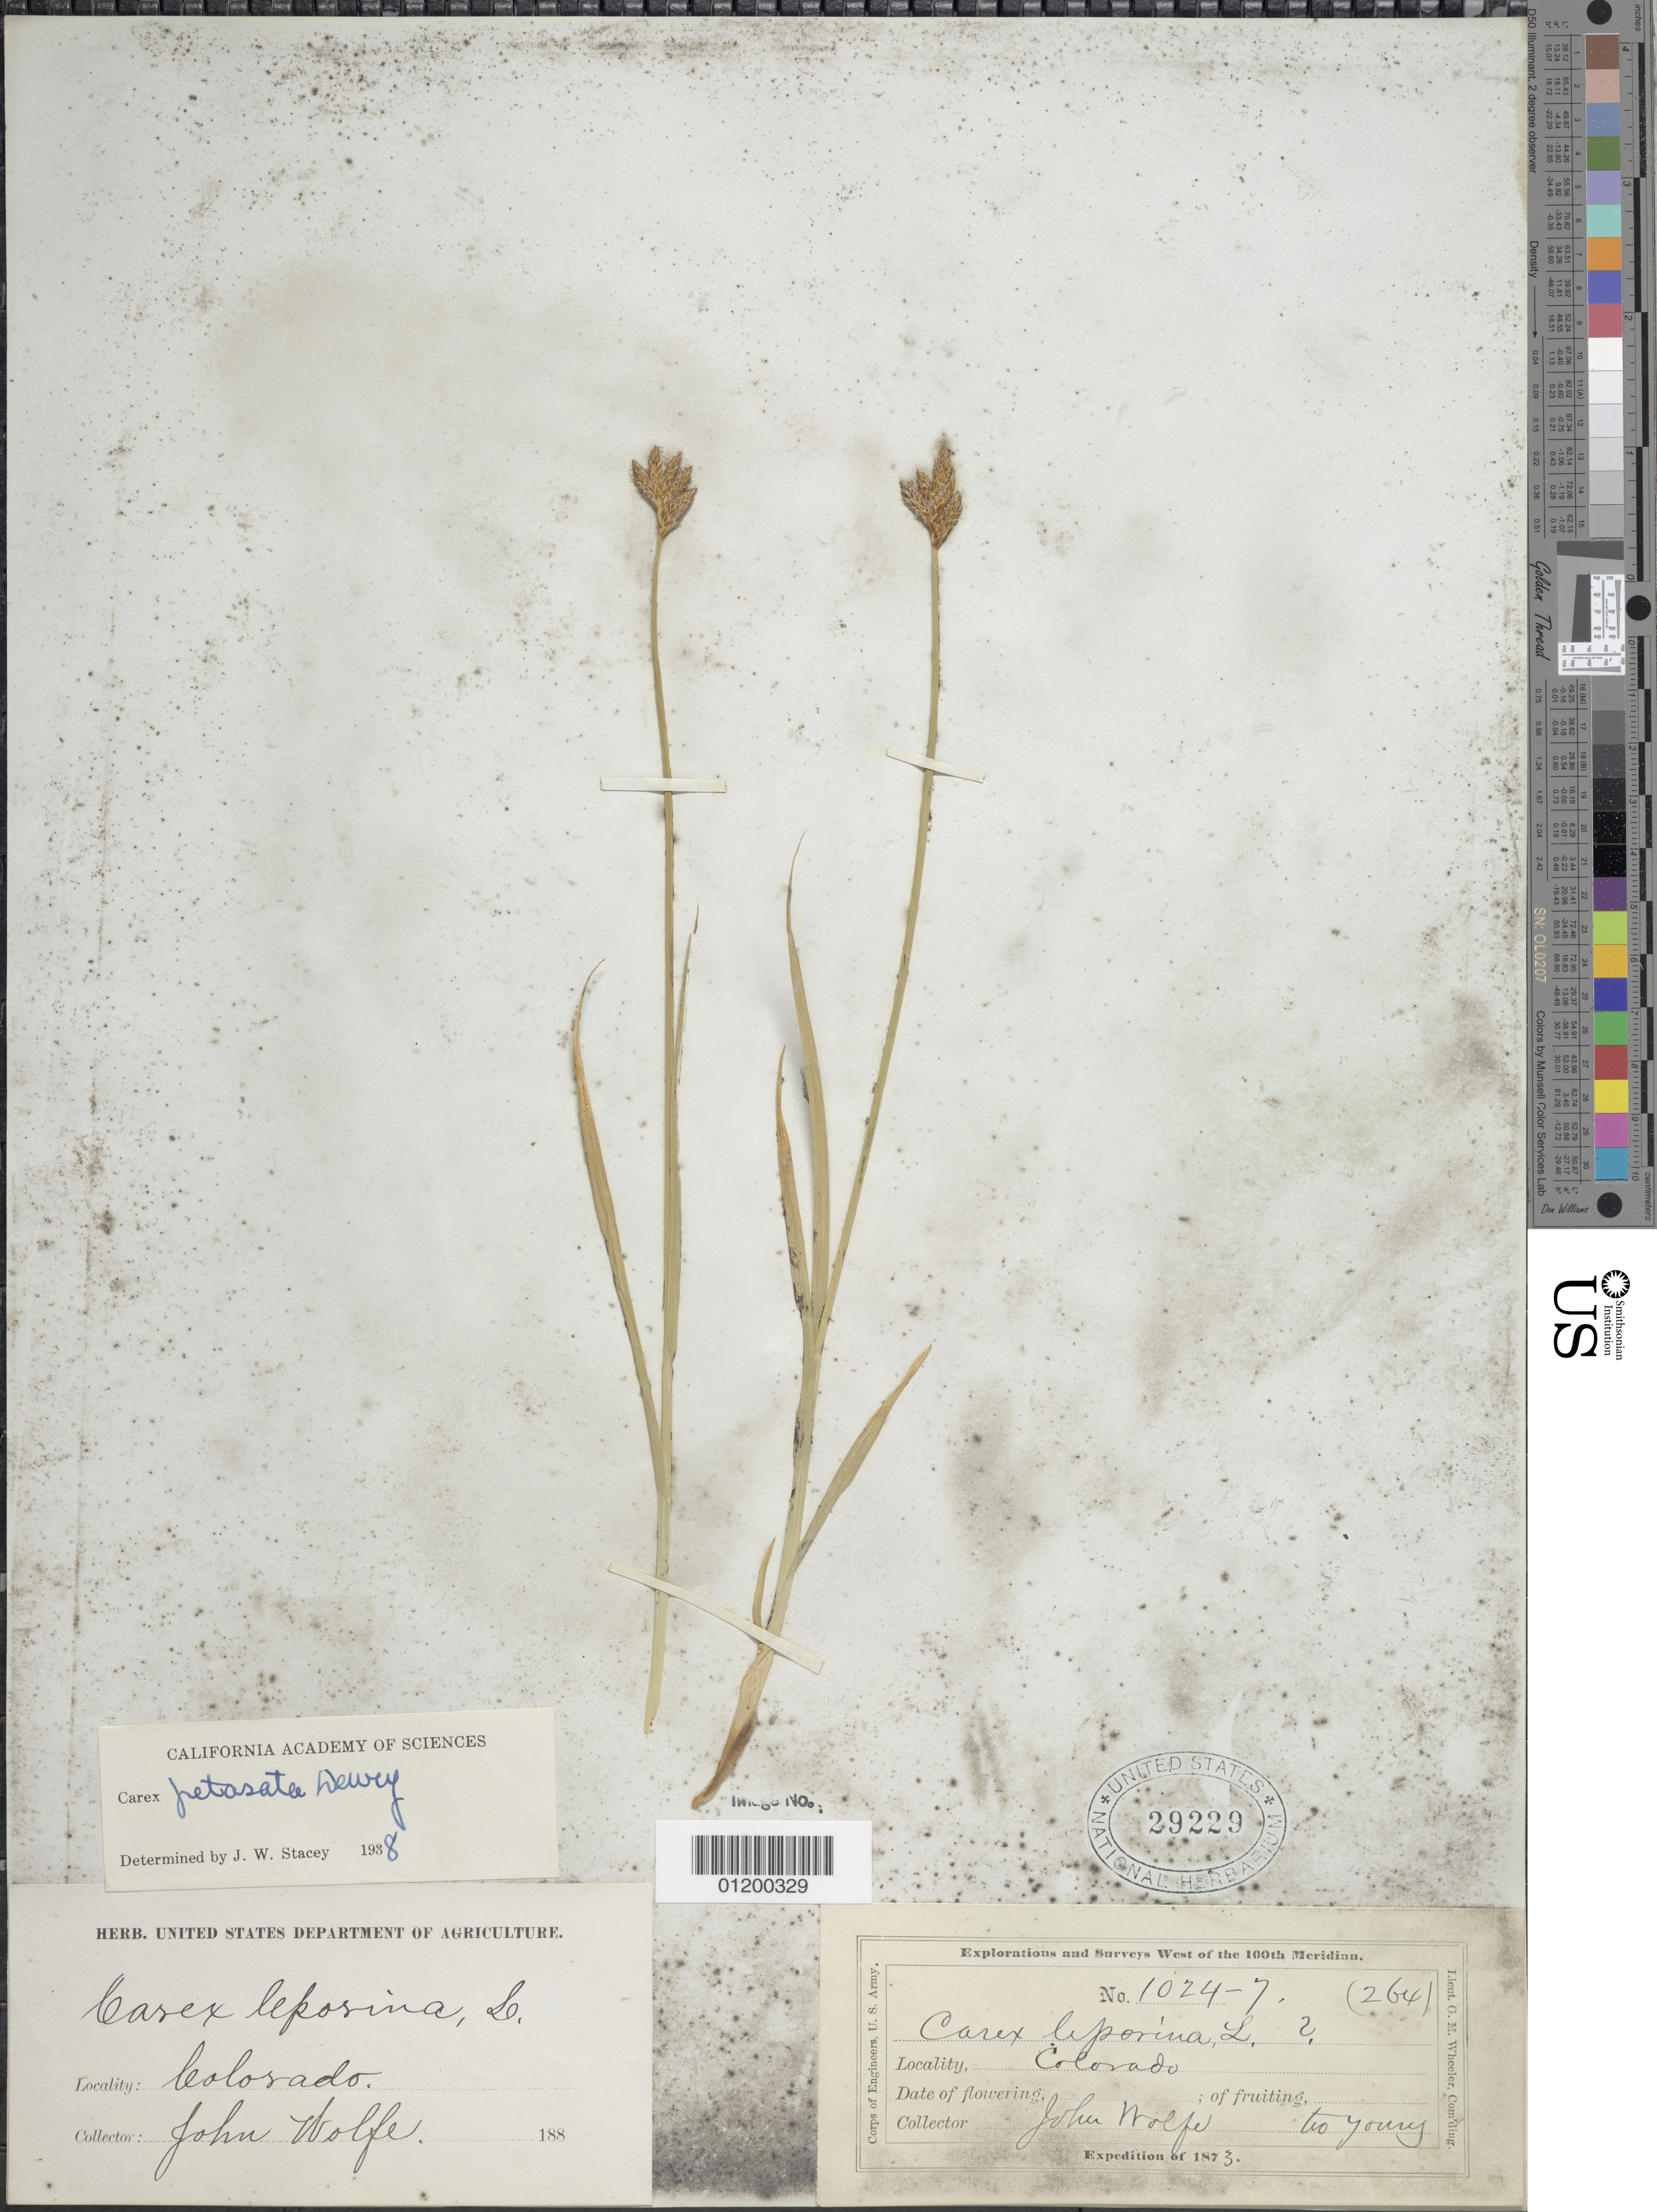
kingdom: Plantae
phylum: Tracheophyta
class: Liliopsida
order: Poales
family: Cyperaceae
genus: Carex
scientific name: Carex petasata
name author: Dewey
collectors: J. Wolf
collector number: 1024-7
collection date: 1873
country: United States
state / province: Colorado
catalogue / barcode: US 29229